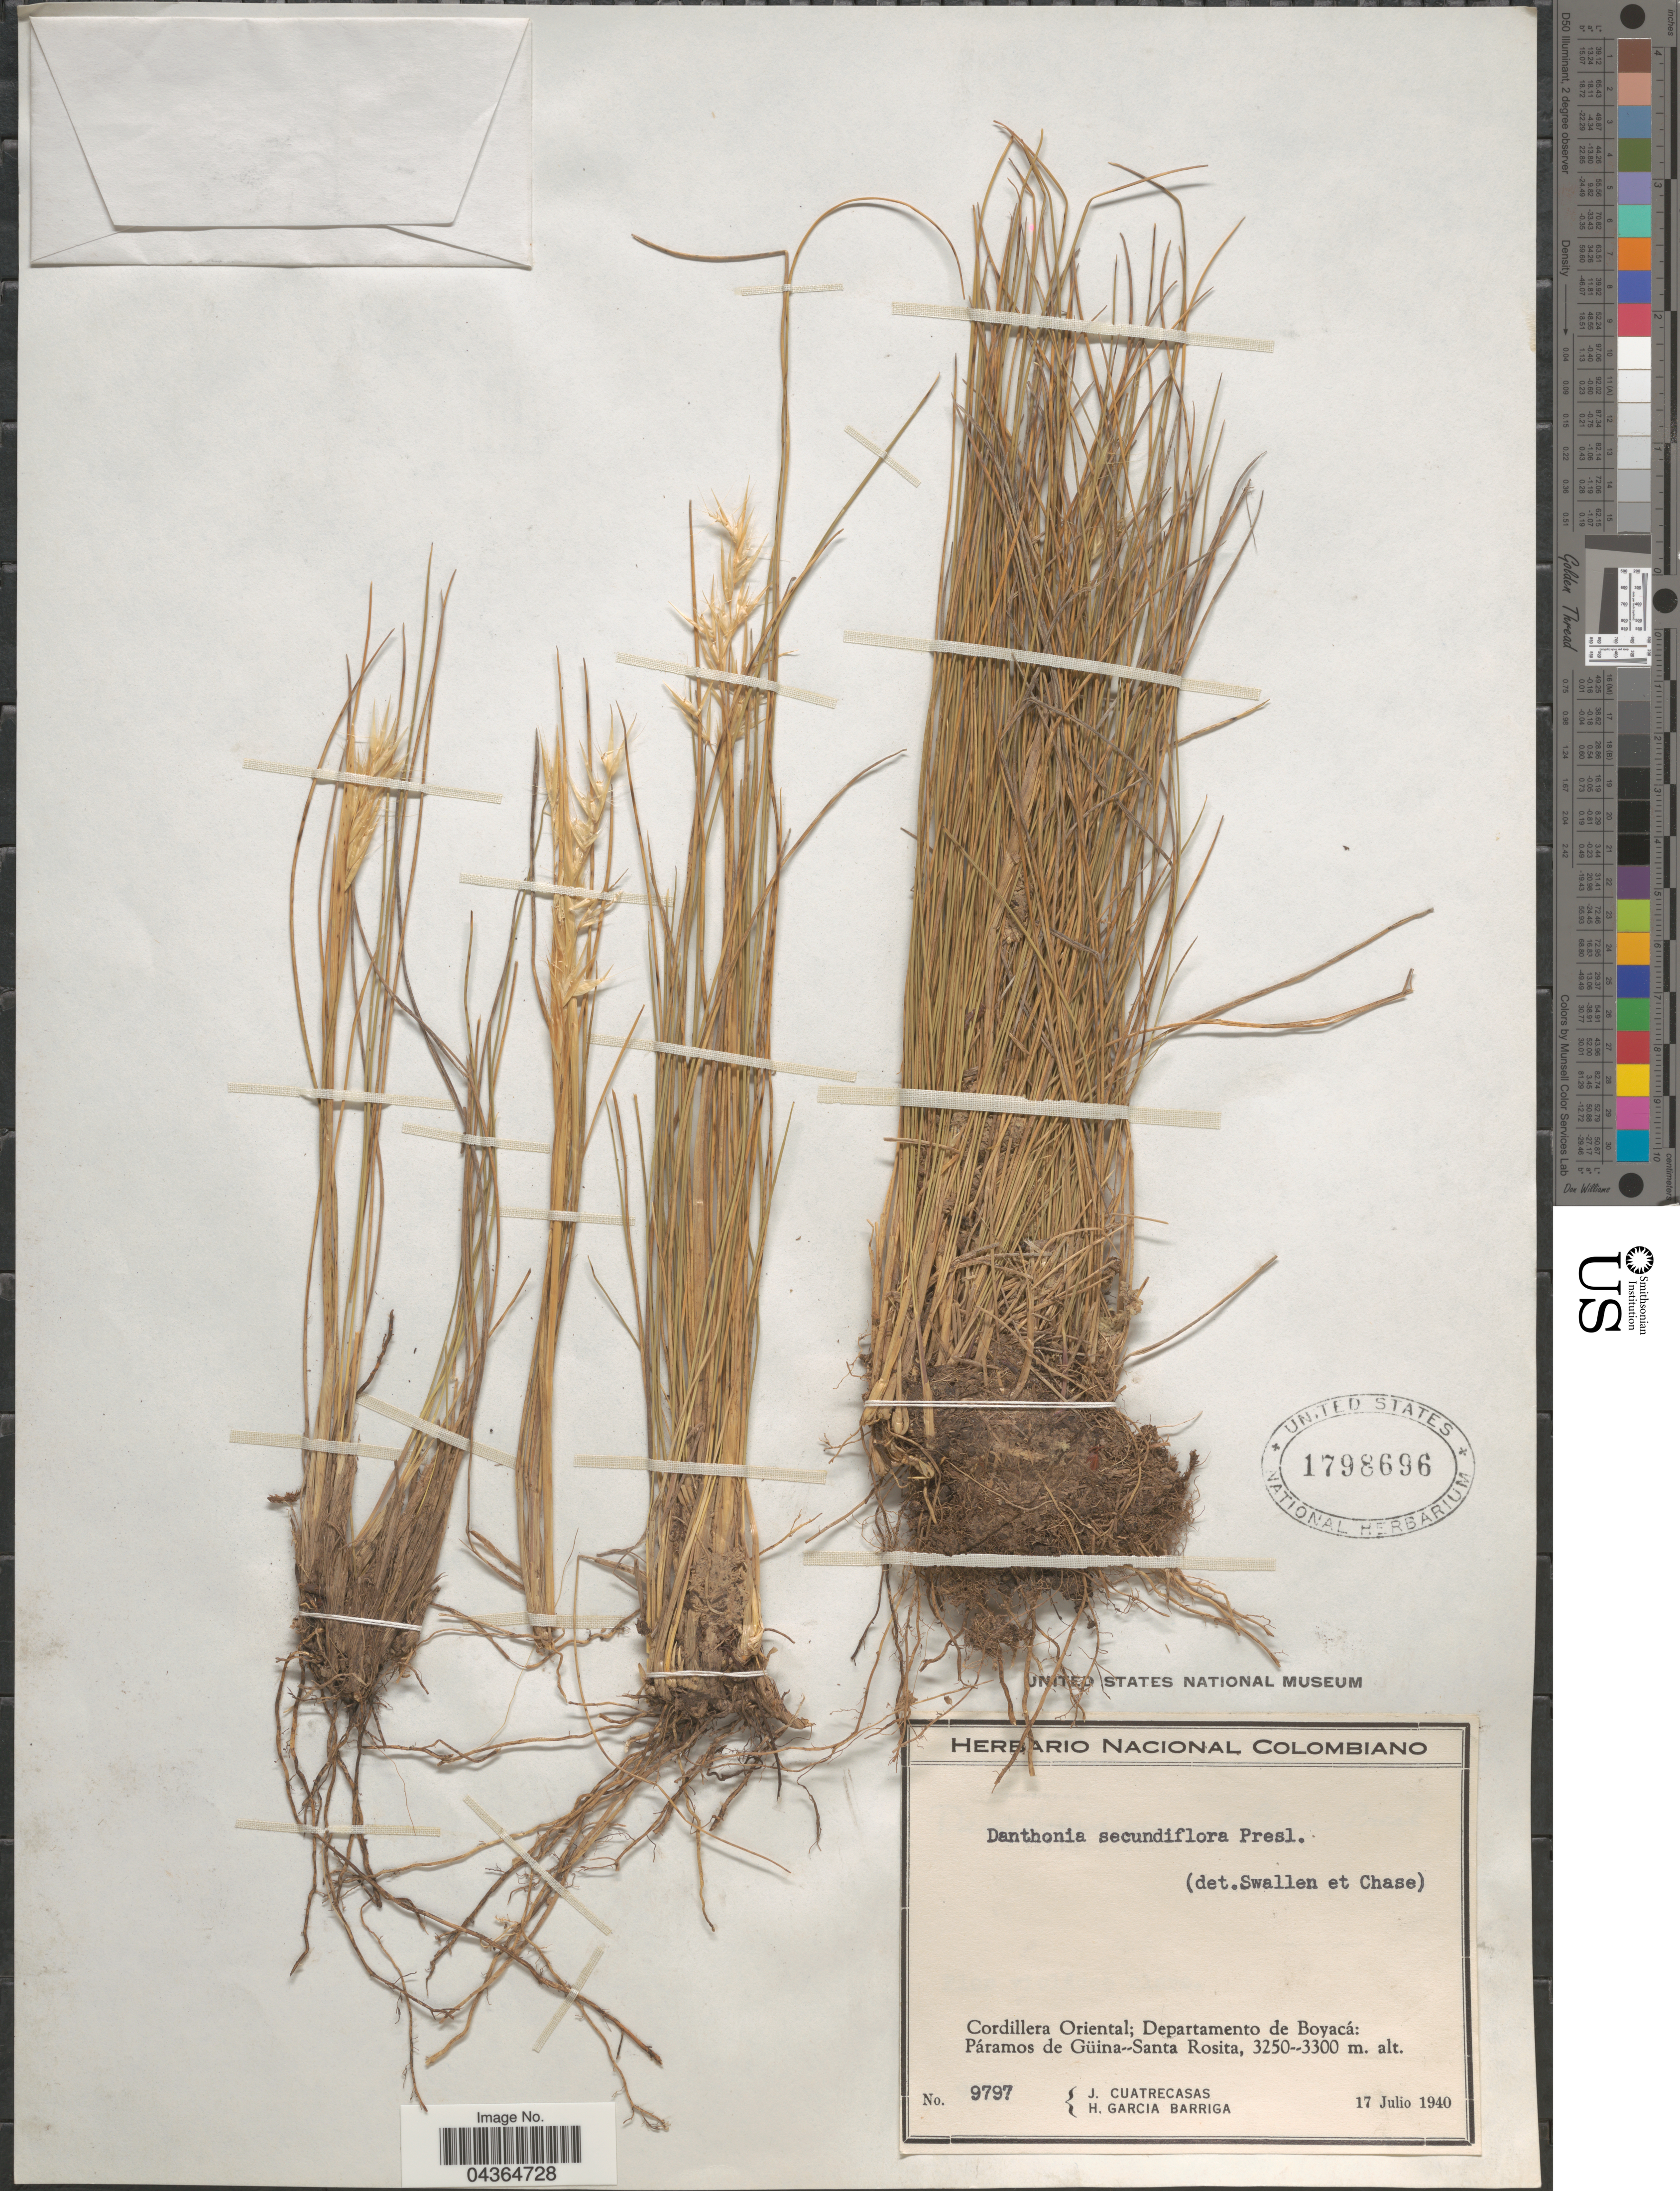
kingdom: Plantae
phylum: Tracheophyta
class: Liliopsida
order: Poales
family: Poaceae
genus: Danthonia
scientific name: Danthonia secundiflora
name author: J. Presl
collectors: J. Cuatrecasas & H. García Barriga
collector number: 9797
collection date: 1940-07-17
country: Colombia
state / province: Boyacá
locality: Cordillera Oriental; Departamento de Boyacá: Páramos de Güina--Santa Rosita.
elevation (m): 3250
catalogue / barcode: US 1798696